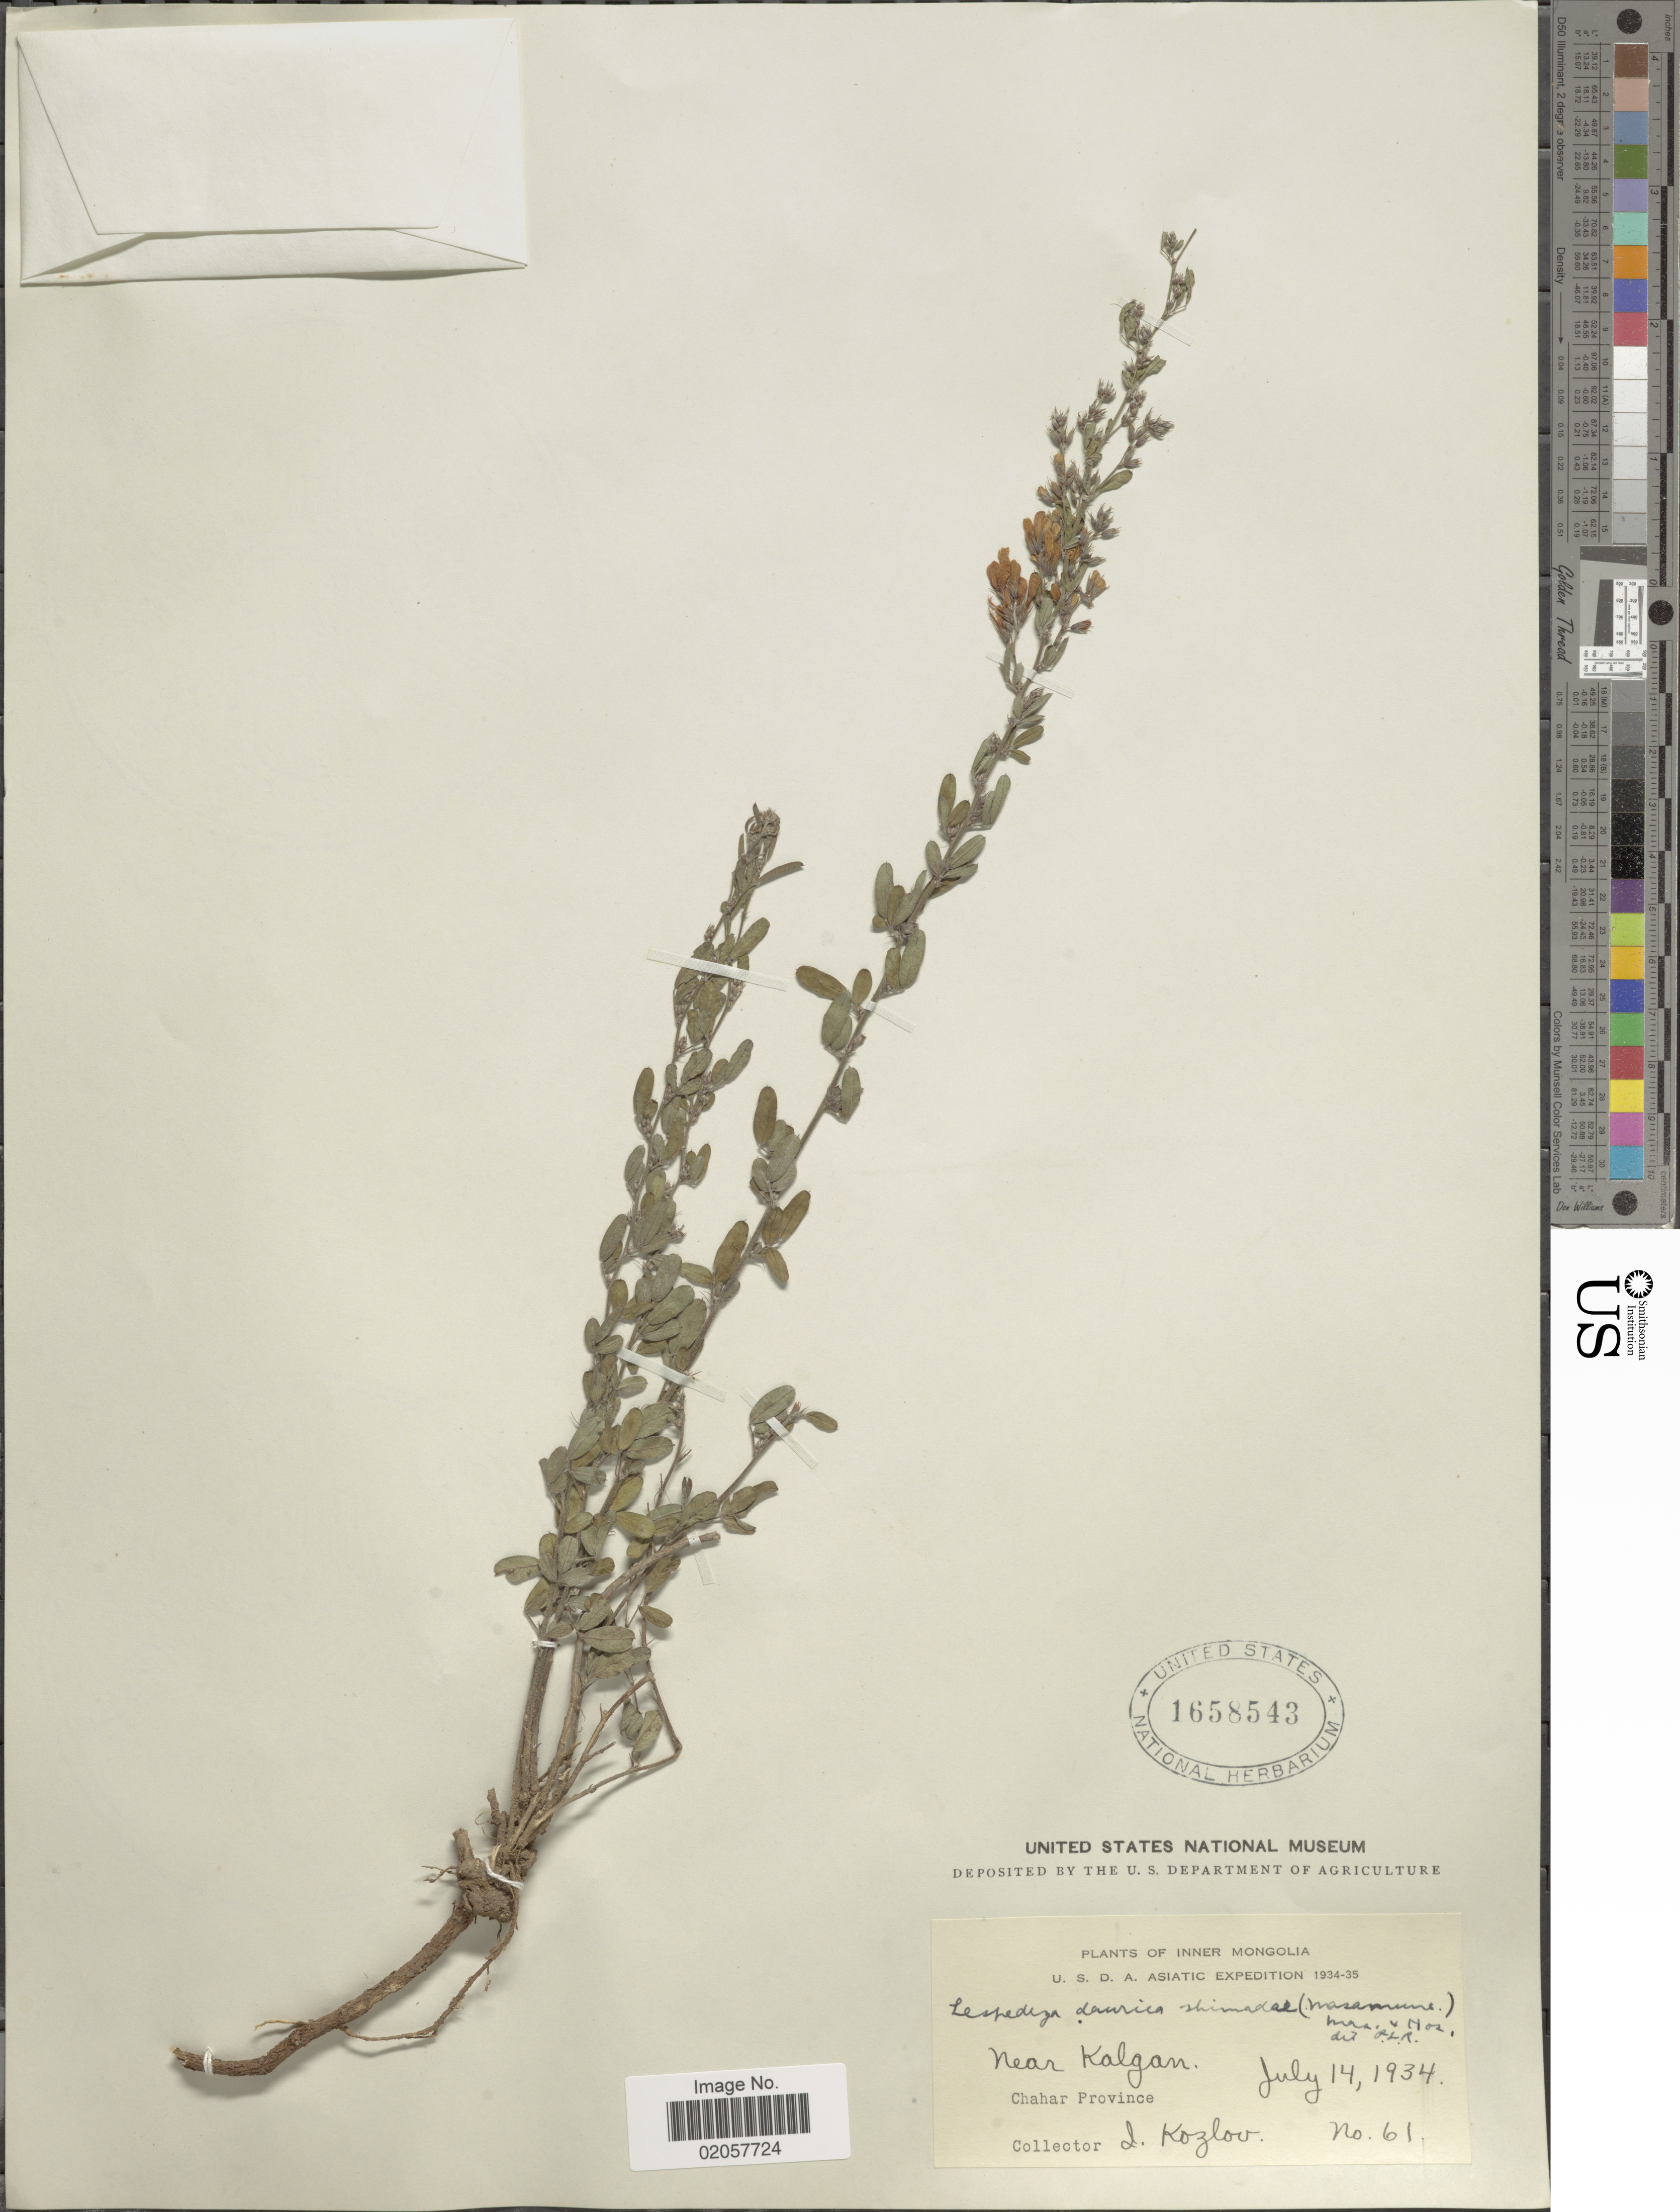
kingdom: Plantae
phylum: Tracheophyta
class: Magnoliopsida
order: Fabales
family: Fabaceae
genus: Lespedeza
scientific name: Lespedeza davurica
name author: (Laxm.) Schindl.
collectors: D. Kozlou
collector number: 61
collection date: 1934-07-14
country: China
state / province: Nei Monggol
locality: Inner Mongolia, near Kalgan, Chahar Province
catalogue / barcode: US 1658543